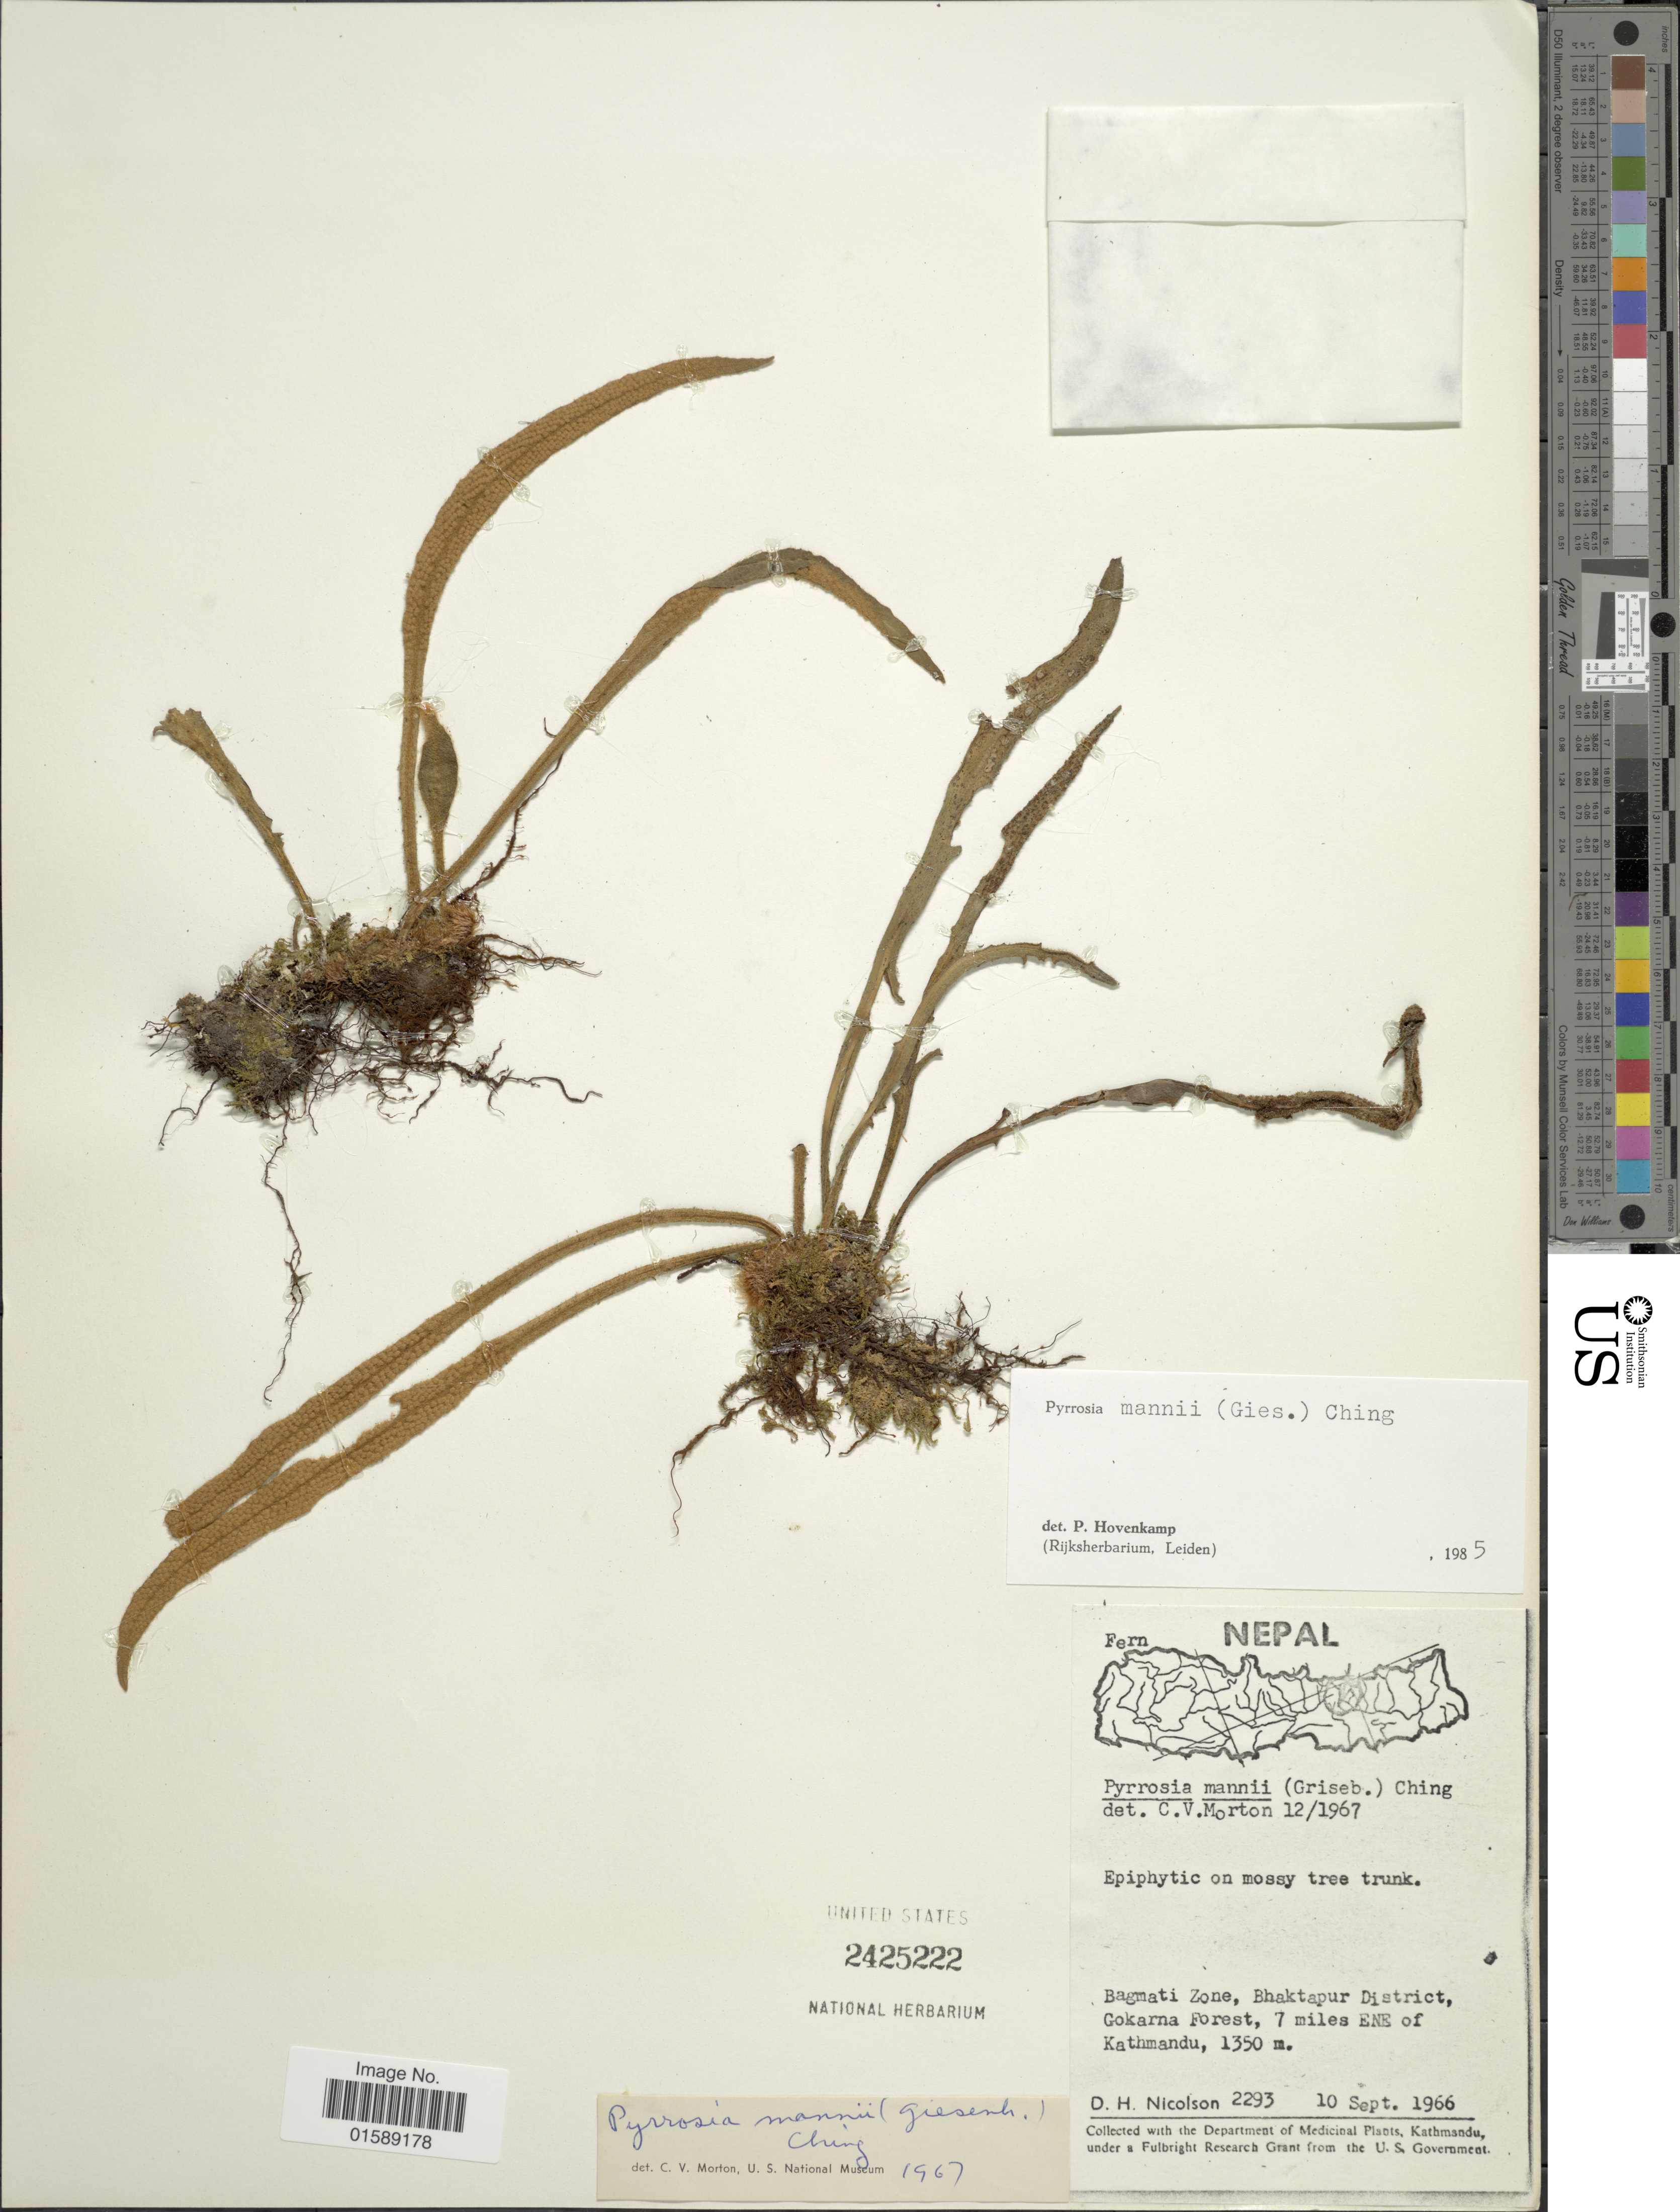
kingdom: Plantae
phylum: Tracheophyta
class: Polypodiopsida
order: Polypodiales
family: Polypodiaceae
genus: Pyrrosia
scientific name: Pyrrosia mannii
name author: (Giesenh.) Ching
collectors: D. H. Nicolson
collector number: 2293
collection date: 1966-09-10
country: Nepal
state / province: Bagmati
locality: Bhaktapur District, Gokarna Forest, 7 miles ENE of Kathmandu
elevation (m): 1350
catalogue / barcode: US 2425222